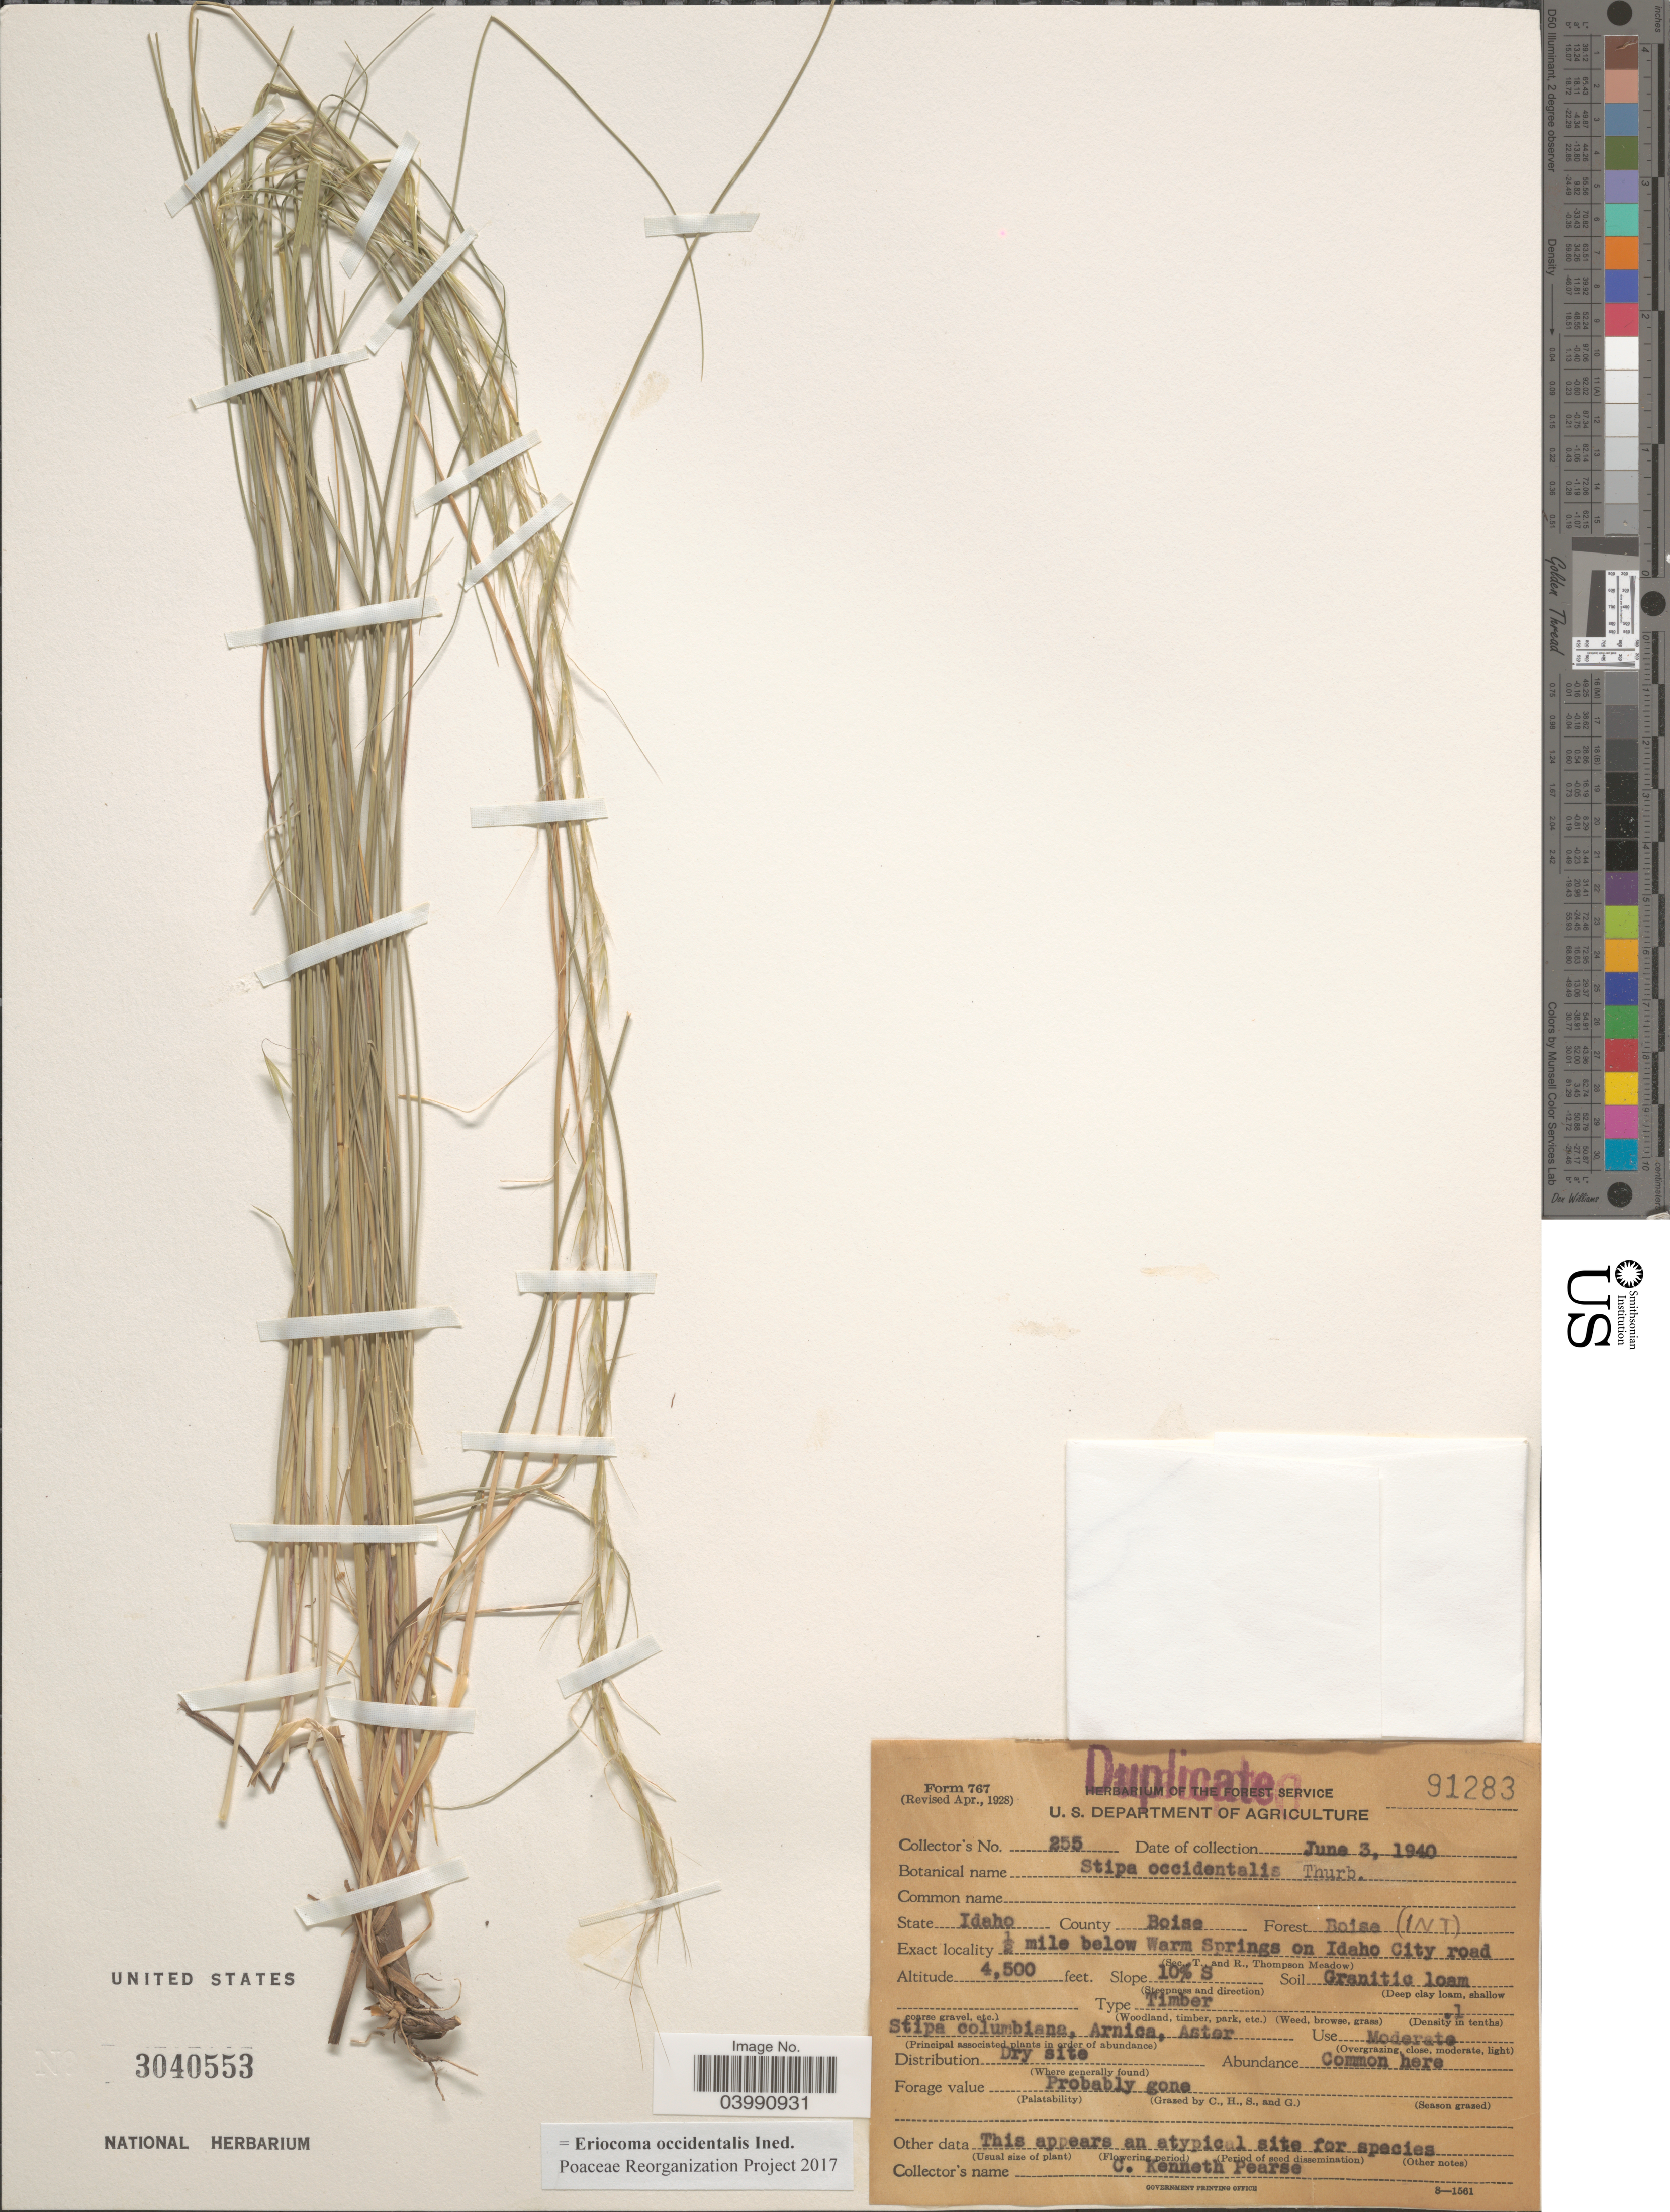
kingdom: Plantae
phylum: Tracheophyta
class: Liliopsida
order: Poales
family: Poaceae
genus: Eriocoma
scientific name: Eriocoma occidentalis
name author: (Thurb. ex S. Watson) Romasch.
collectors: C. Pearse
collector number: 255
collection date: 1940-06-03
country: United States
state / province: Idaho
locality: County Boise. Forest Boise (INT). ½ mile below Warm Springs on Idaho City road.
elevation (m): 1372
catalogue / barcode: US 3040553